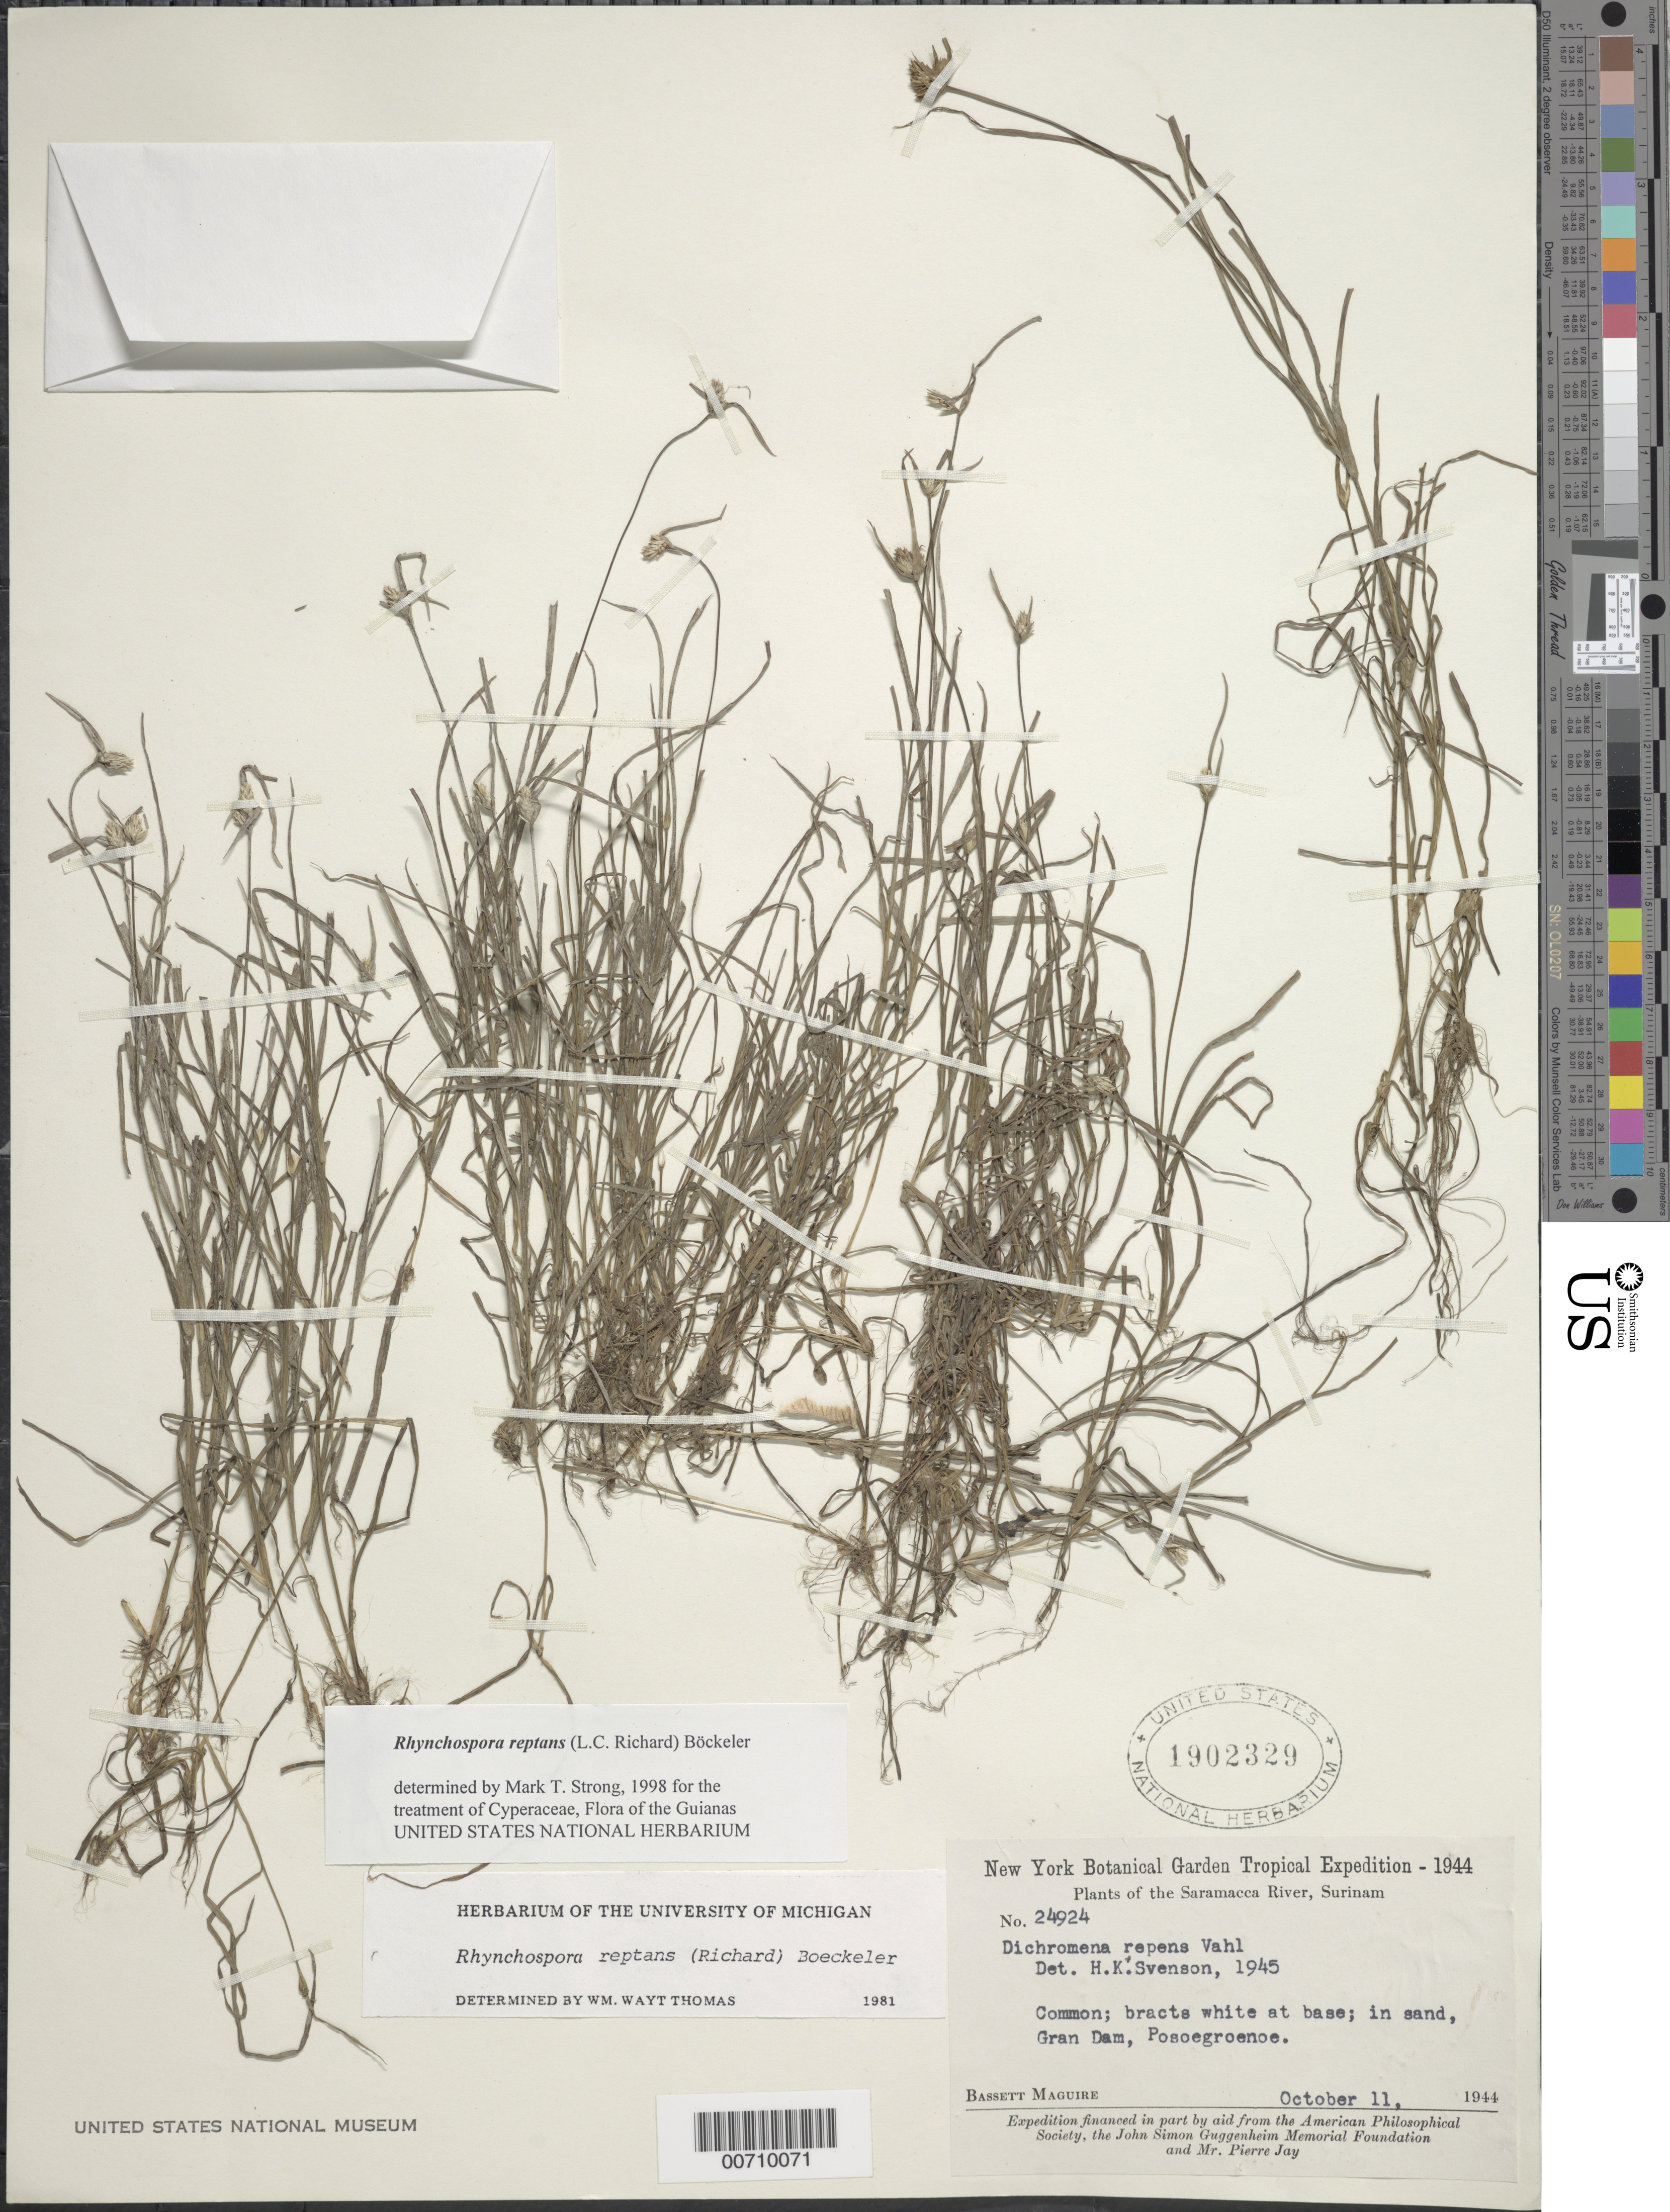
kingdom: Plantae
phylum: Tracheophyta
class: Liliopsida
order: Poales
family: Cyperaceae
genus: Rhynchospora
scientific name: Rhynchospora reptans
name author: (Rich.) Kük.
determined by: Strong, M. T., (US), Smithsonian Institution - National Museum of Natural History (UNITED STATES)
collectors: B. Maguire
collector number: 24924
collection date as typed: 11-Oct-44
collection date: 1944-10-11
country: Suriname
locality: Saramacca River, Gran Dam, Posoegroenoe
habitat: In sand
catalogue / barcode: US 1902329